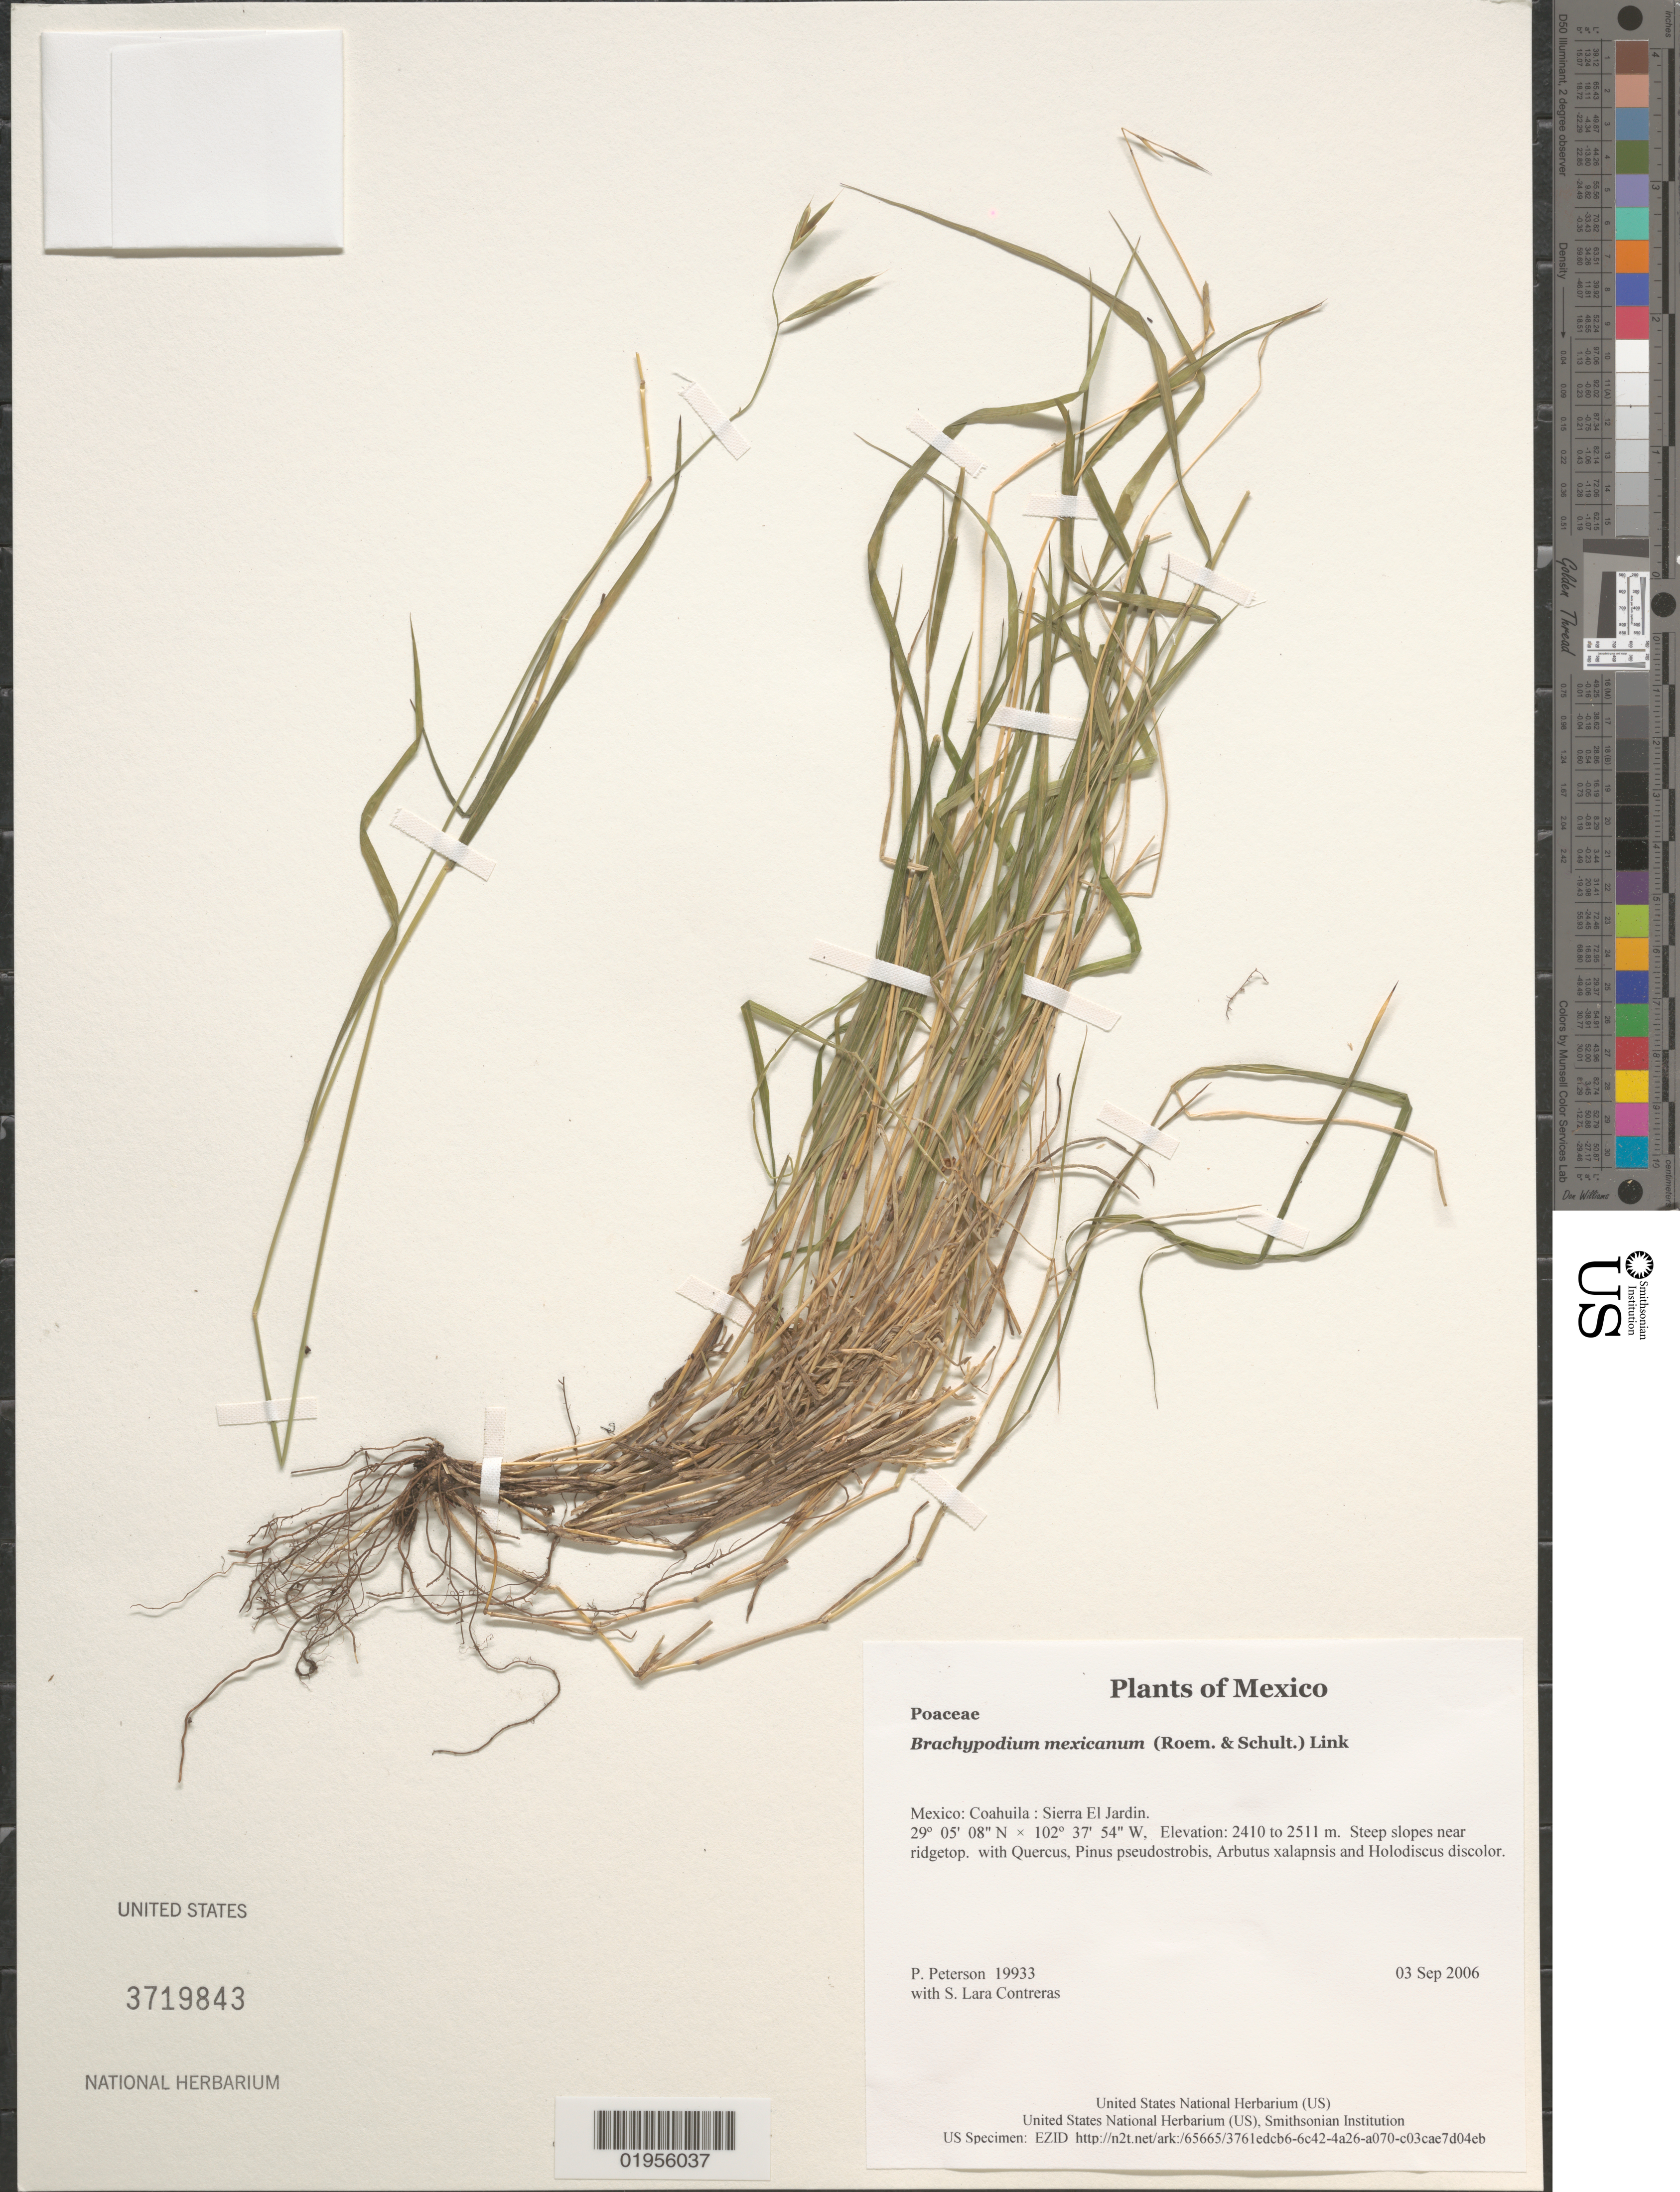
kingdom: Plantae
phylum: Tracheophyta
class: Liliopsida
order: Poales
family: Poaceae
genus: Brachypodium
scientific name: Brachypodium mexicanum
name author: (Roem. & Schult.) Link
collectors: P. M. Peterson & S. Lara Contreras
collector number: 19933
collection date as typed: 03 Sep 2006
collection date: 2006-09-03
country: Mexico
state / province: Coahuila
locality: Sierra El Jardin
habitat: Steep slopes near ridgetop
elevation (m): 2410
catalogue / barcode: US 3719843